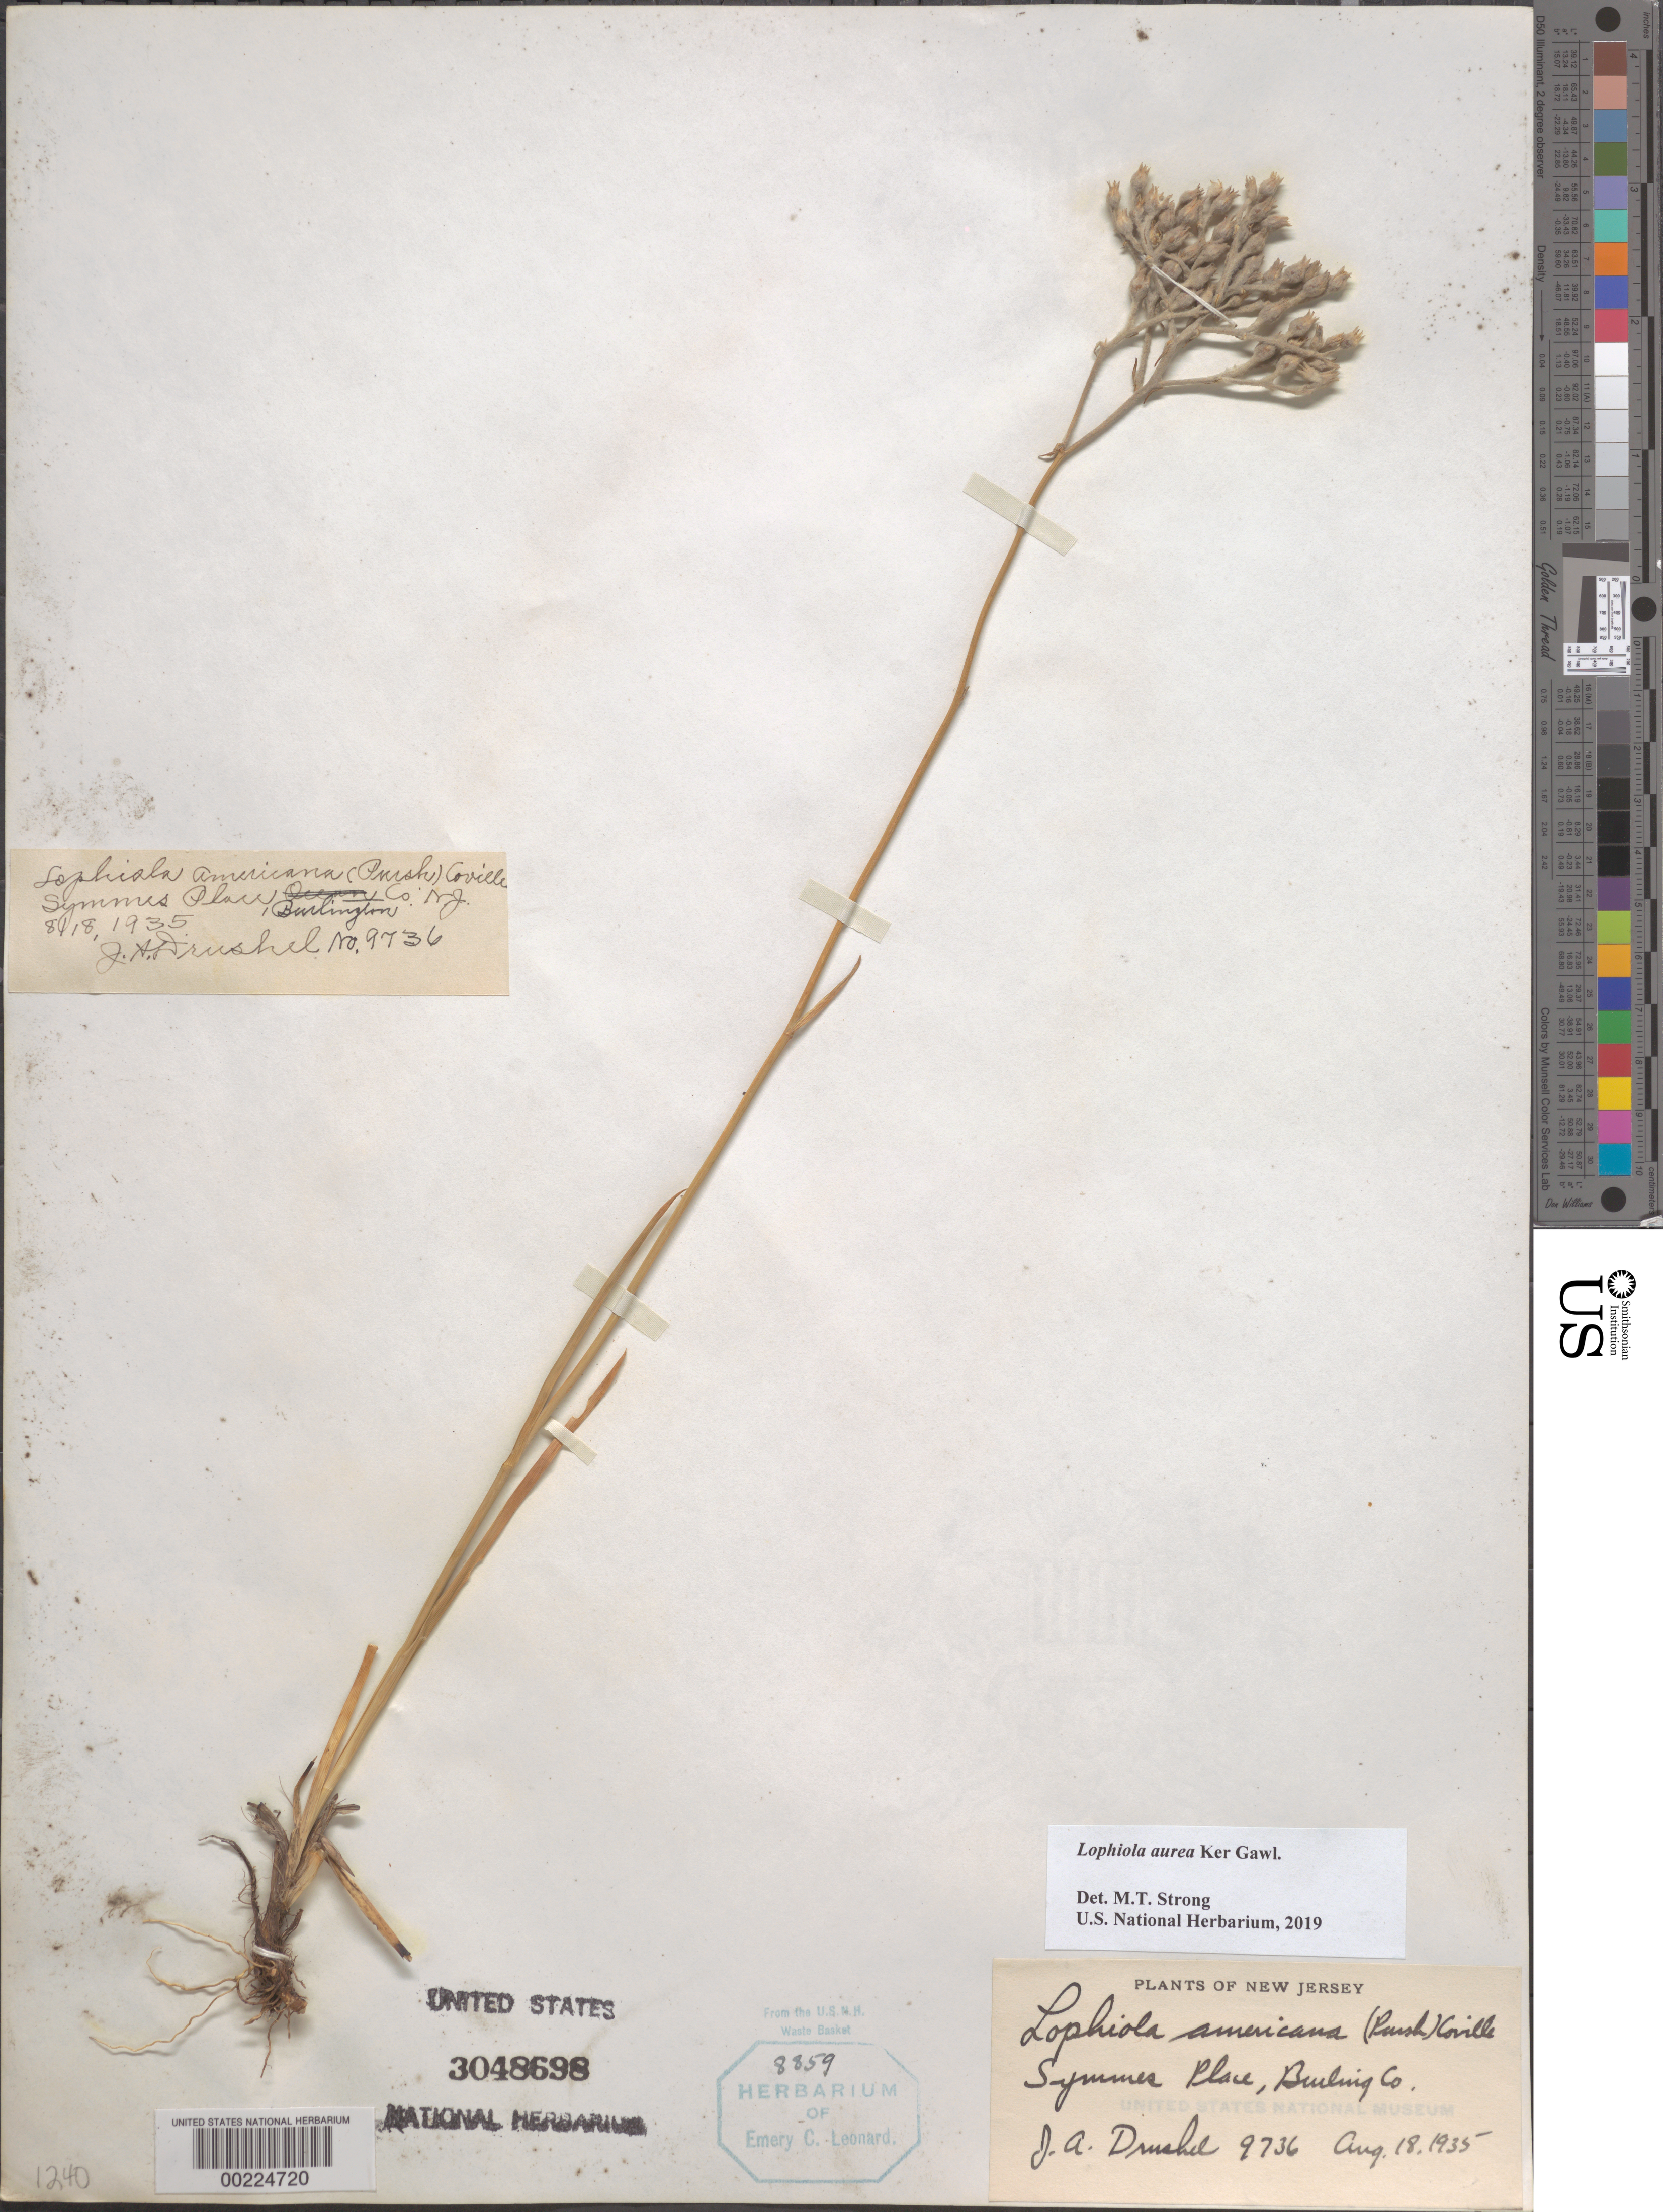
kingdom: Plantae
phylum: Tracheophyta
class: Liliopsida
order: Dioscoreales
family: Nartheciaceae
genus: Lophiola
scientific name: Lophiola aurea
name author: Ker Gawl.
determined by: Strong, Mark T., (BOT), Smithsonian Institution - National Museum of Natural History (UNITED STATES)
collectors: J. A. Drushel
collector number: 9736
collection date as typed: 18 Aug 1935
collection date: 1935-08-18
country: United States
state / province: New Jersey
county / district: Burlington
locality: Symmes place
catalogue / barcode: US 3048698